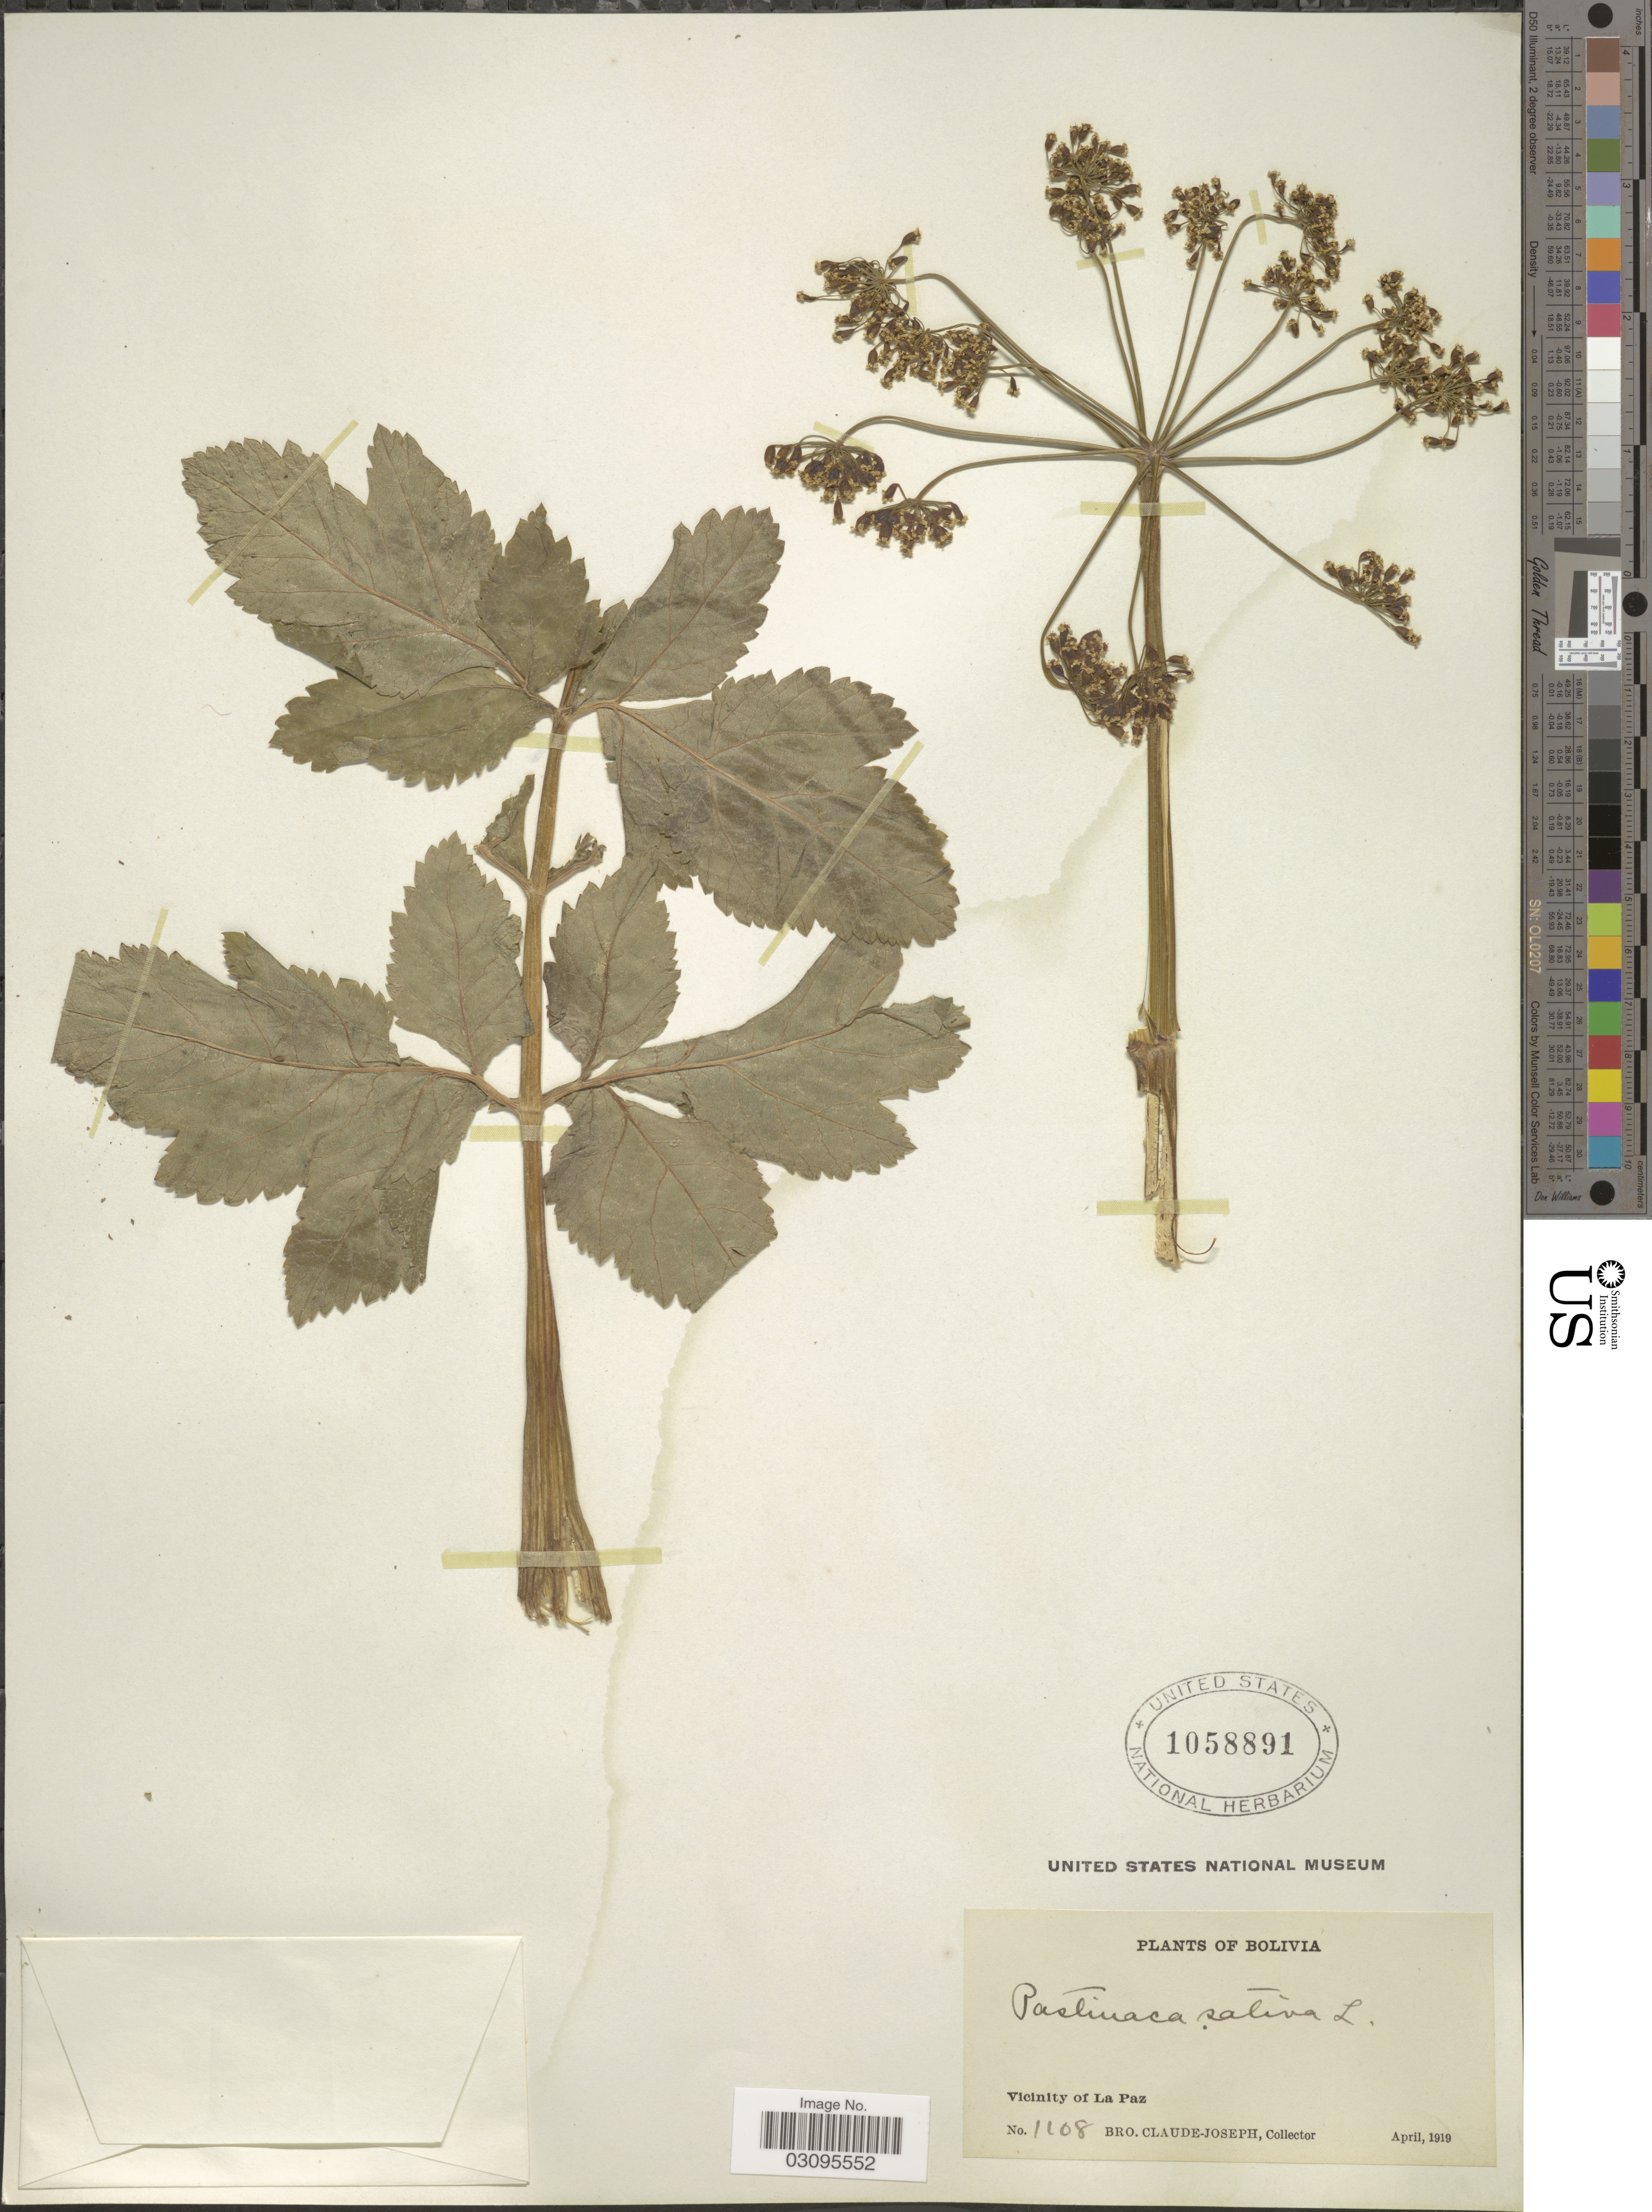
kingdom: Plantae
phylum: Tracheophyta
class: Magnoliopsida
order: Apiales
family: Apiaceae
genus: Pastinaca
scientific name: Pastinaca sativa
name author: L.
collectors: Bro. Claude-Joseph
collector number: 1108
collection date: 1919-04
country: Bolivia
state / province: La Paz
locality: Vicinity of La Paz.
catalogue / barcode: US 1058891